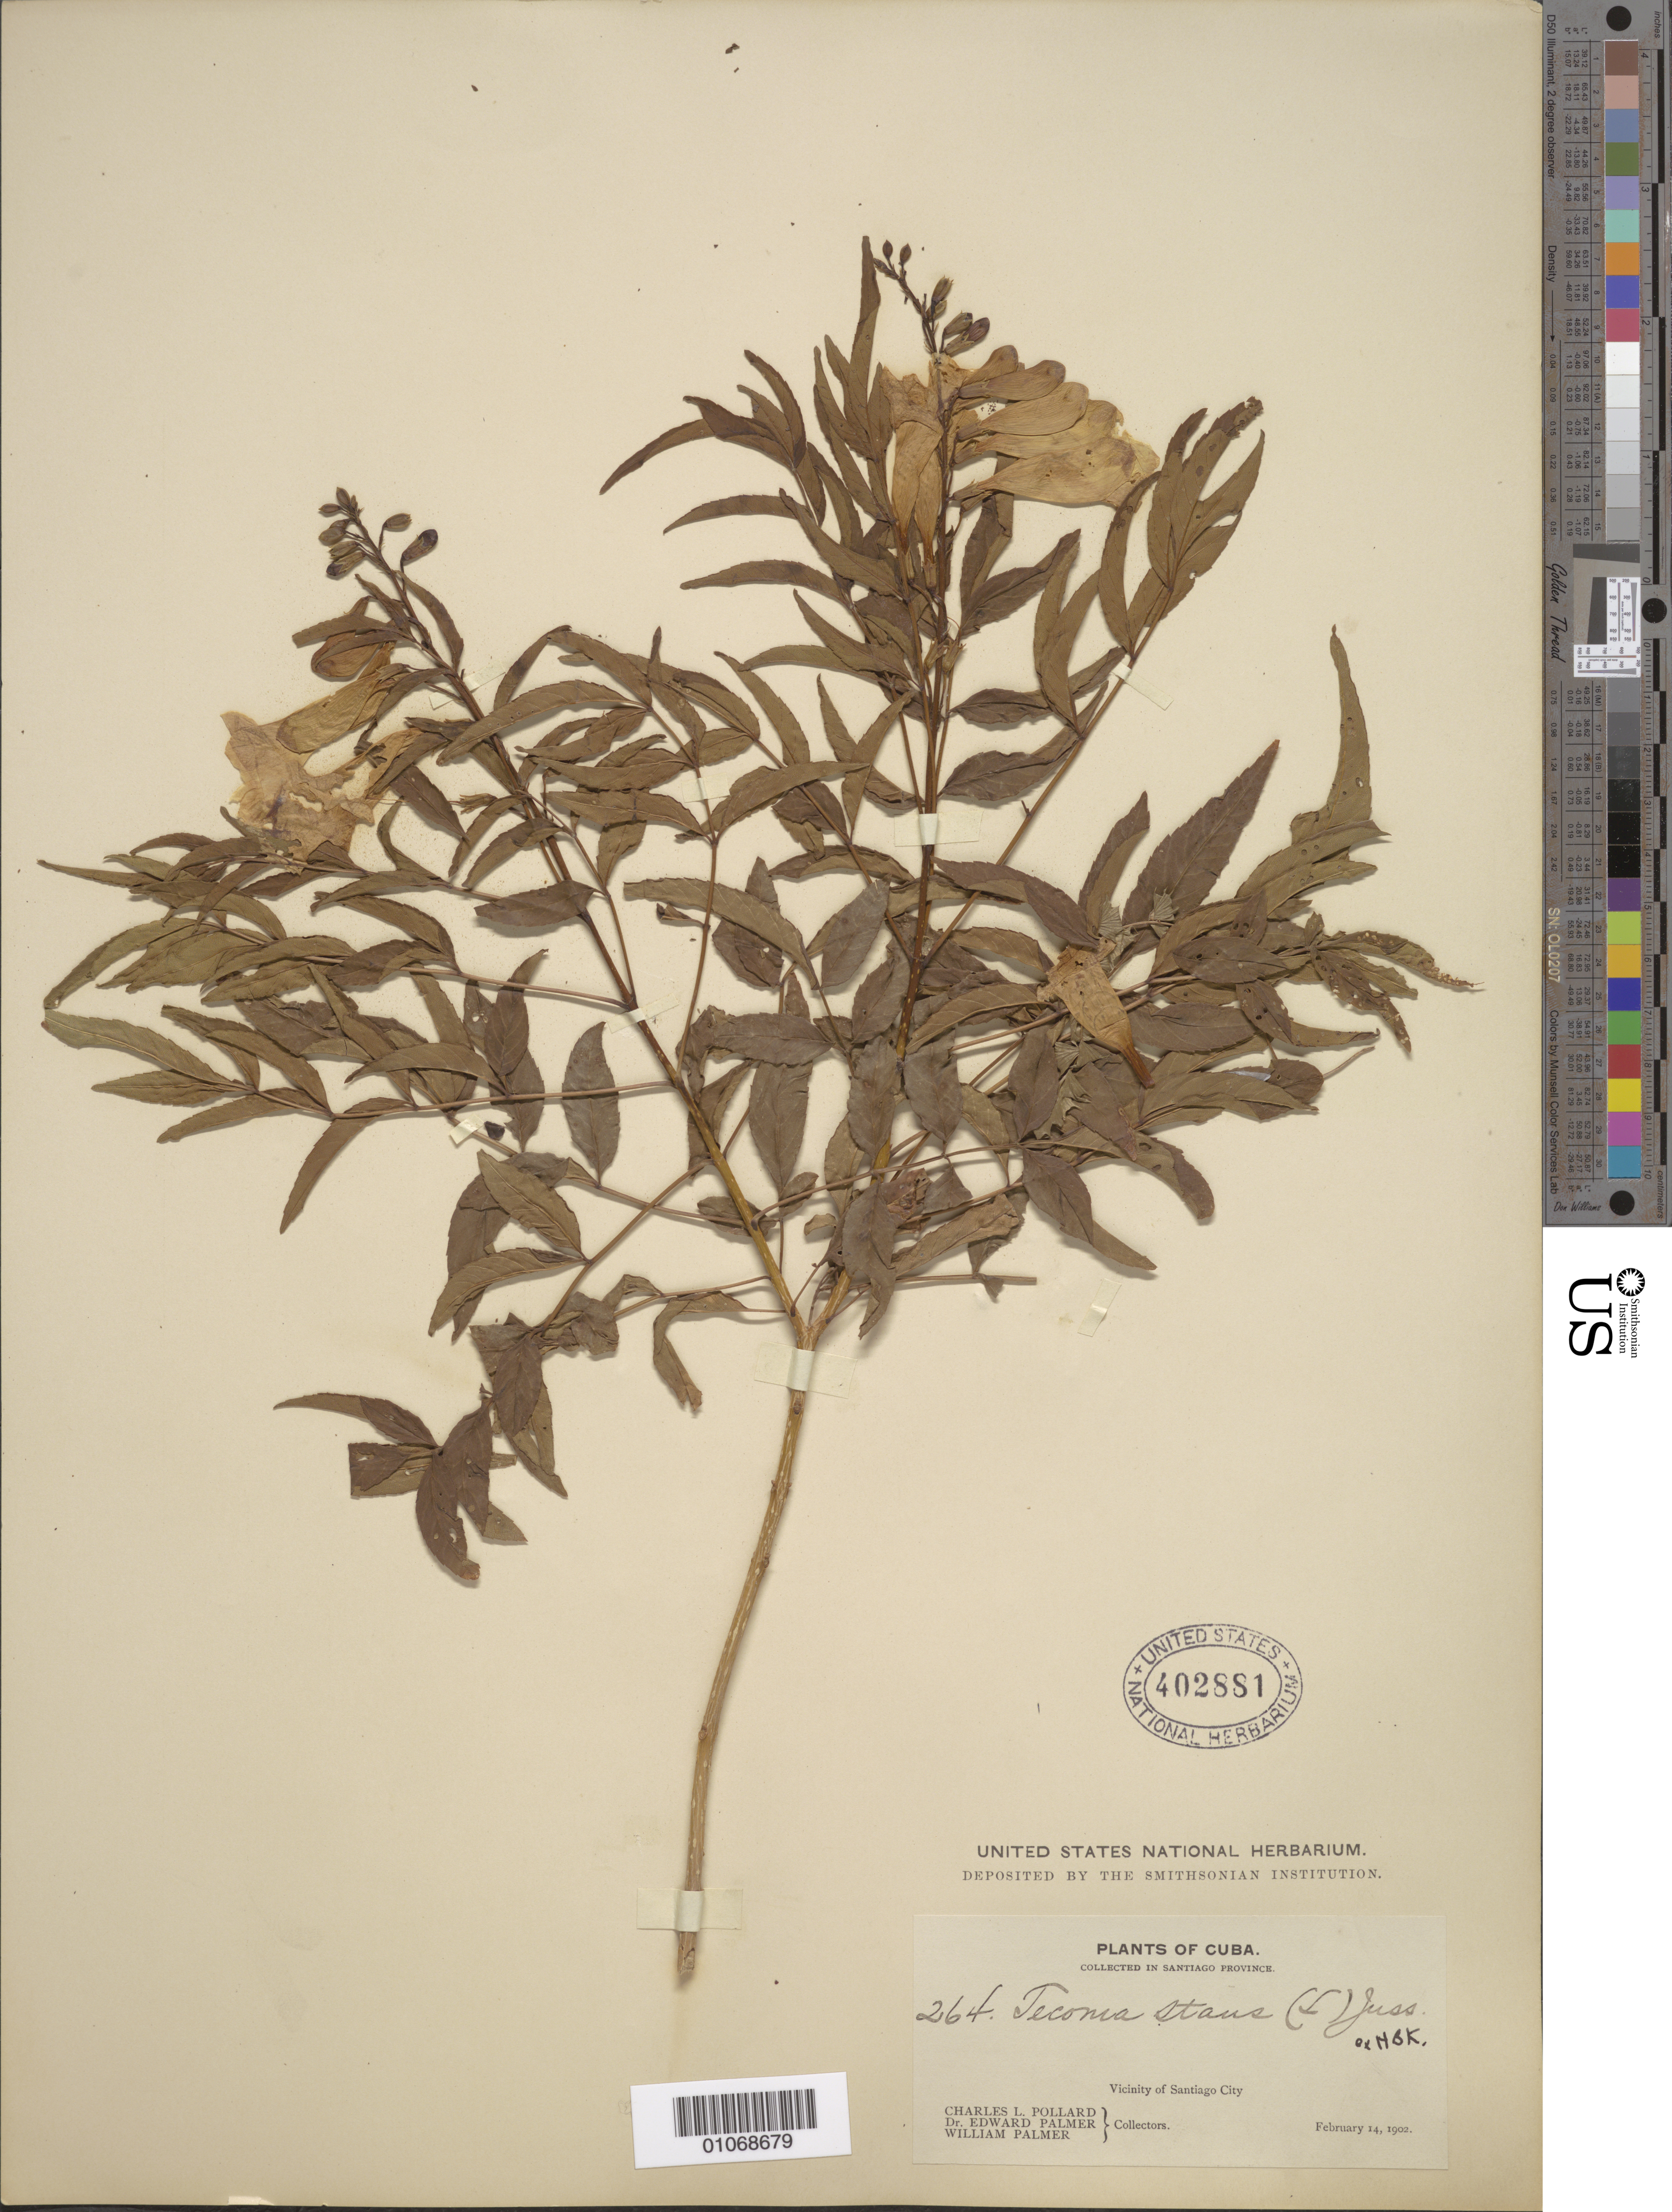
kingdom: Plantae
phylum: Tracheophyta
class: Magnoliopsida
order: Lamiales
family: Bignoniaceae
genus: Tecoma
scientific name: Tecoma stans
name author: (L.) Juss. ex Kunth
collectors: C. L. Pollard, E. Palmer & W. Palmer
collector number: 264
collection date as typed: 14 Feb 1902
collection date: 1902-02-14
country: Cuba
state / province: Santiago de Cuba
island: Cuba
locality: Vicinity of Santiago City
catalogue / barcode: US 402881